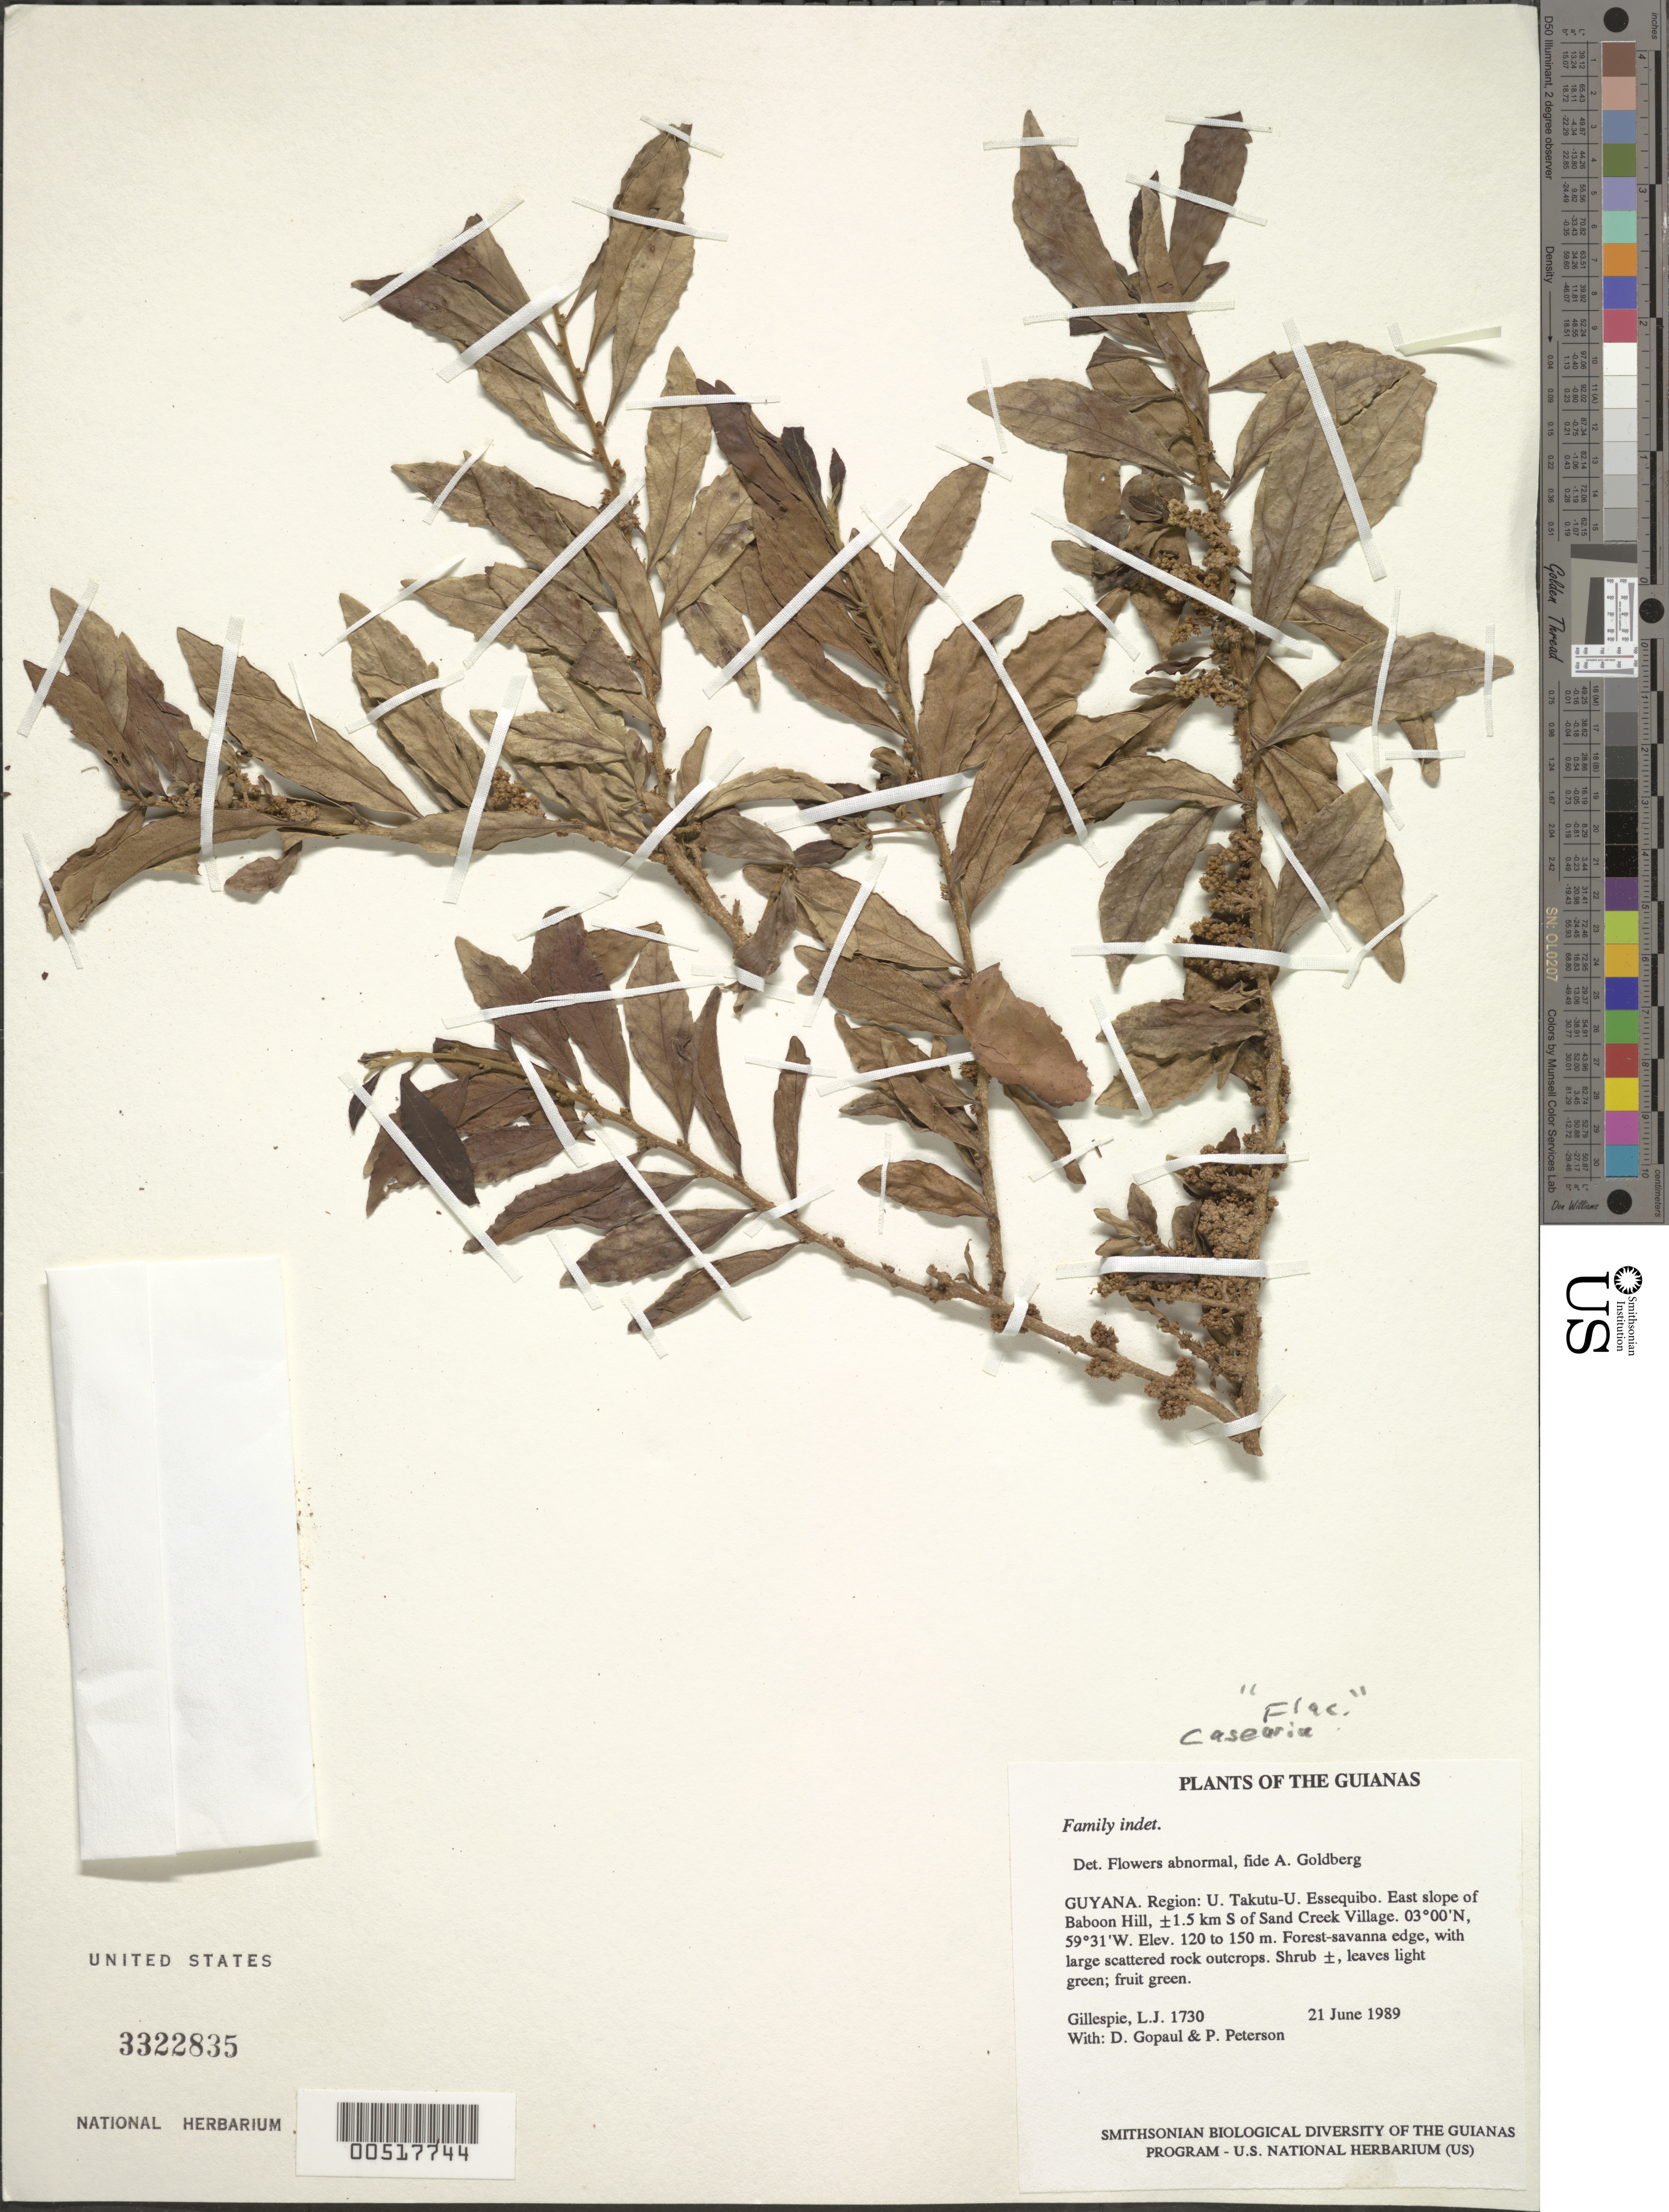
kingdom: Plantae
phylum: Tracheophyta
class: Magnoliopsida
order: Malpighiales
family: Salicaceae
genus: Casearia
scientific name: Casearia sp.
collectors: L. J. Gillespie, D. Gopaul & P. M. Peterson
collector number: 1730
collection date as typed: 21 June 1989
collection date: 1989-06-21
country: Guyana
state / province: U. Takutu-U. Essequibo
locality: Baboon Hill, ±1.5 km S of Sand Creek Village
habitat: East slope. Forest-savanna edge, with large scattered rock outcrops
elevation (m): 120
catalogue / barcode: US 3322835